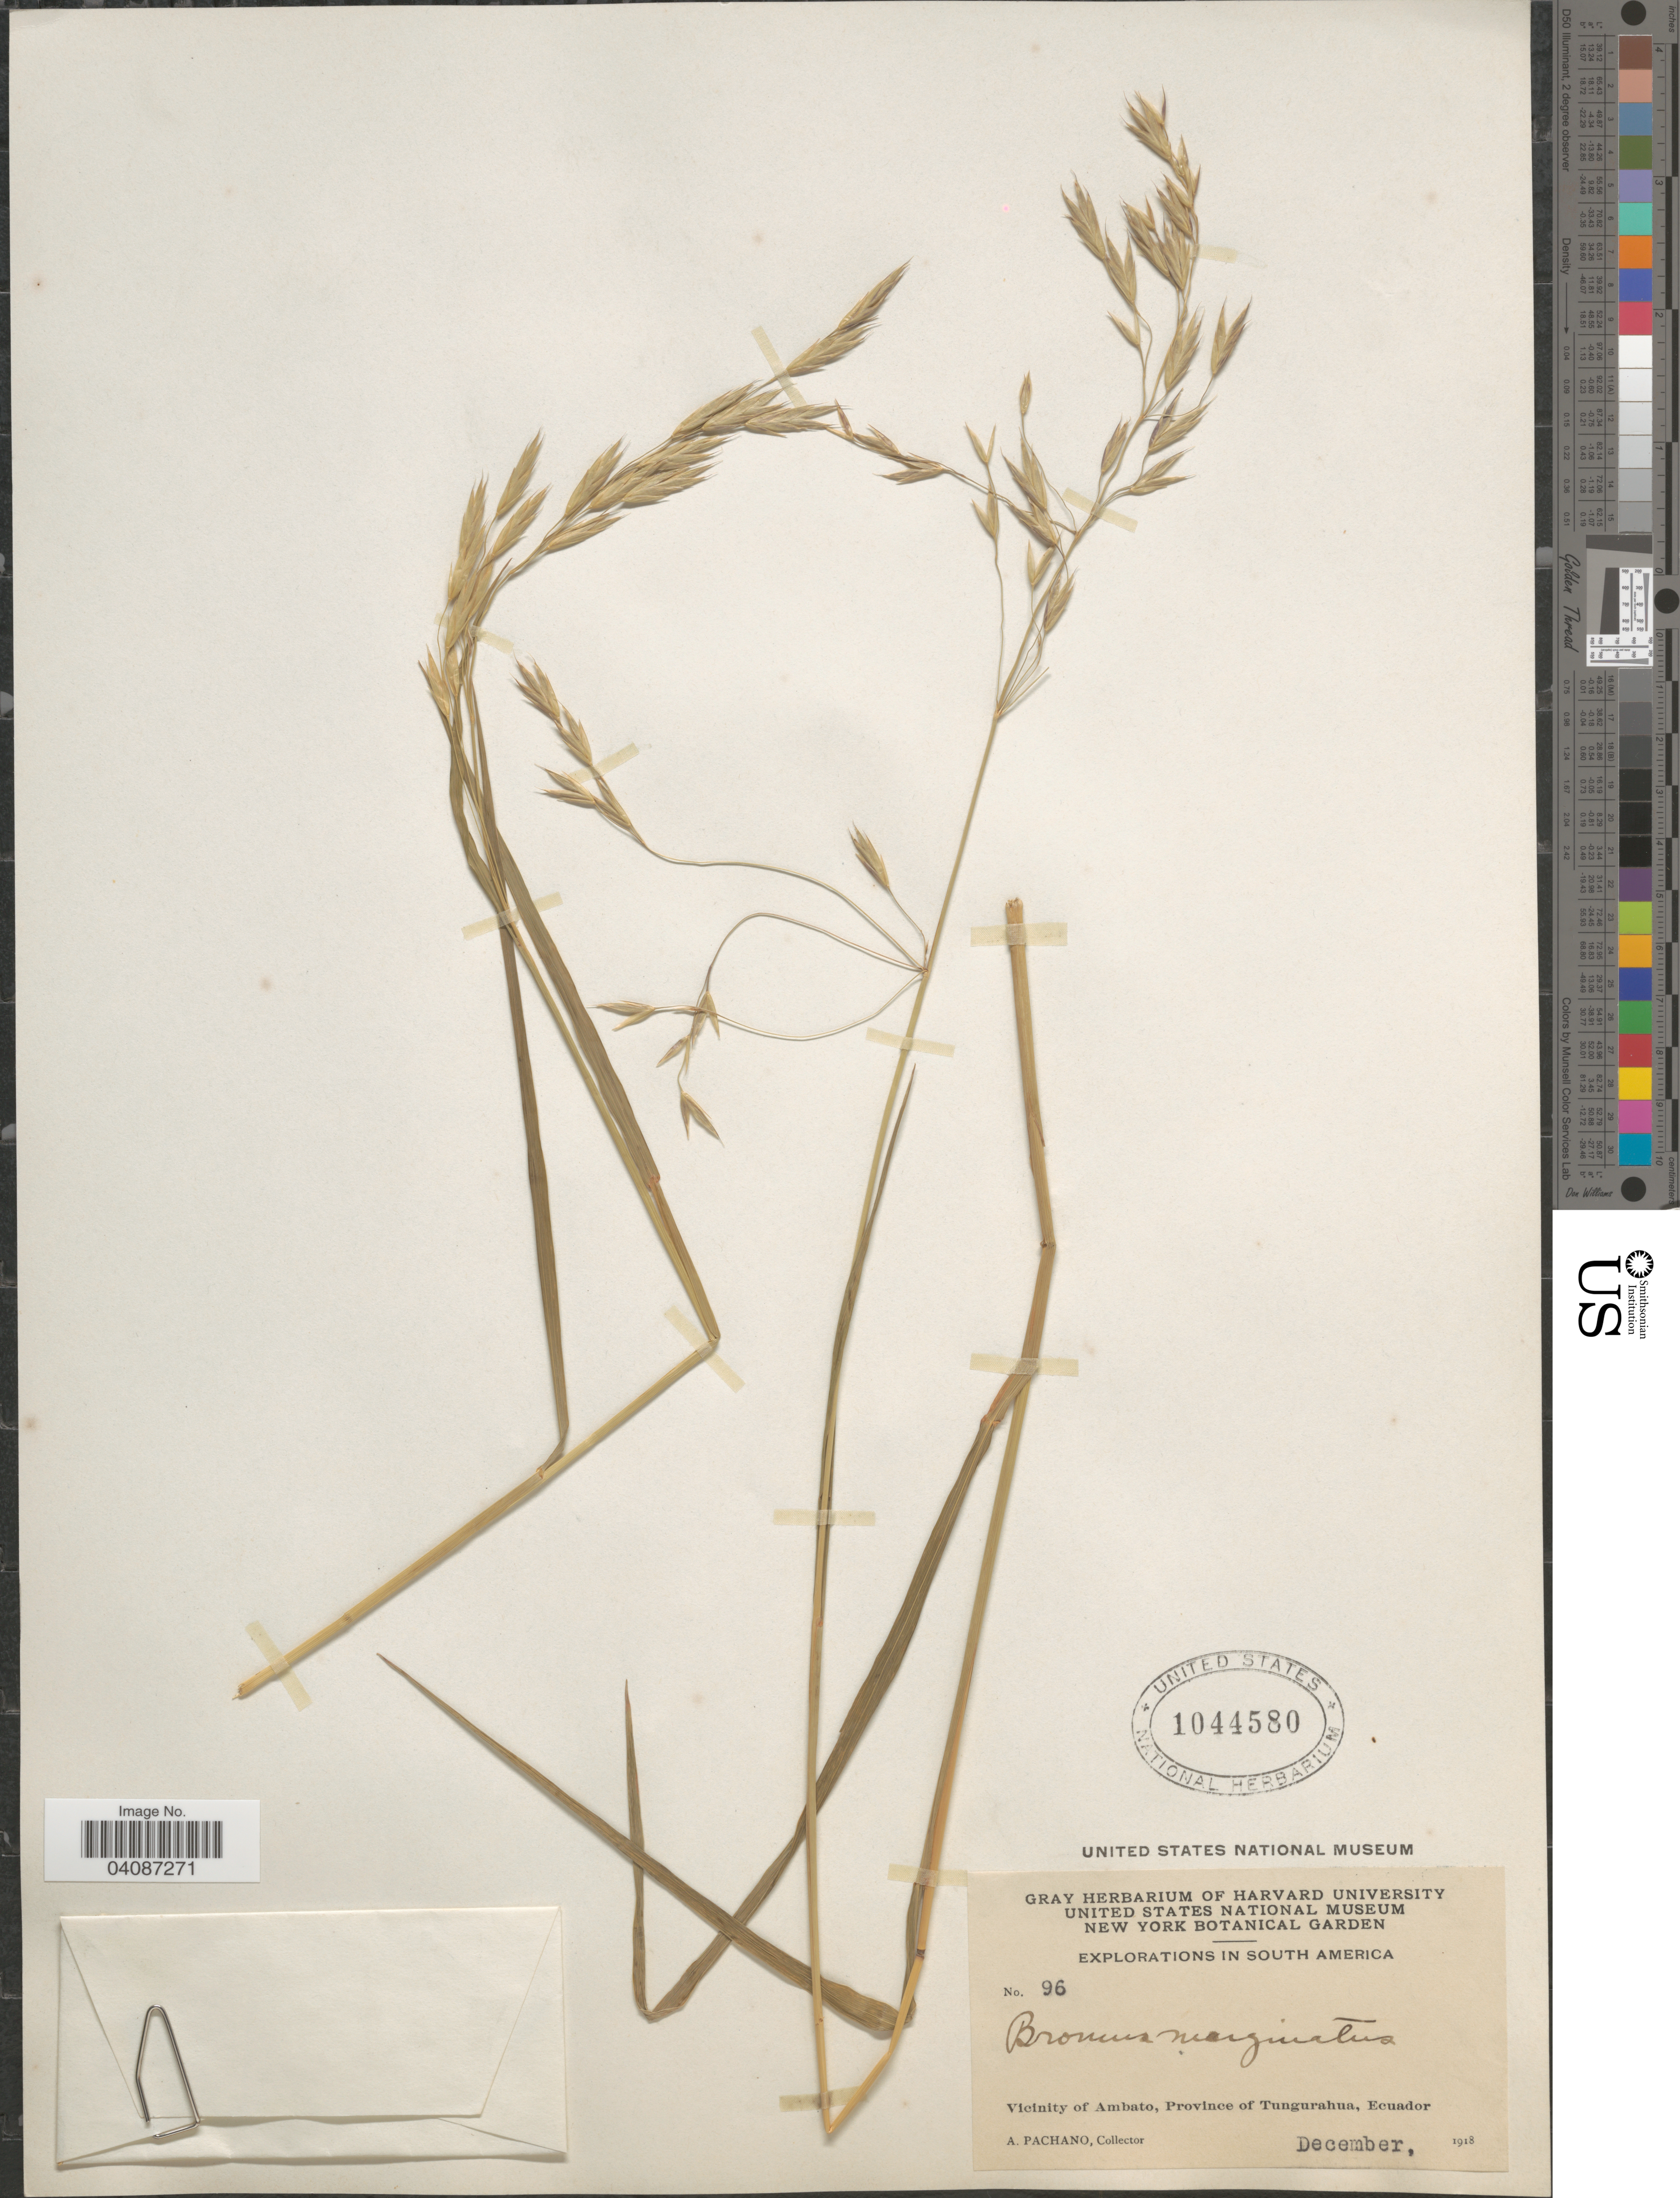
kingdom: Plantae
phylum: Tracheophyta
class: Liliopsida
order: Poales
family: Poaceae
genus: Bromus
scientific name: Bromus pitensis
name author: Kunth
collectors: A. Pachano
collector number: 96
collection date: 1918-12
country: Ecuador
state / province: Tungurahua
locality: Explorations in South America. Vicinity of Ambato.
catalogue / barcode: US 1044580